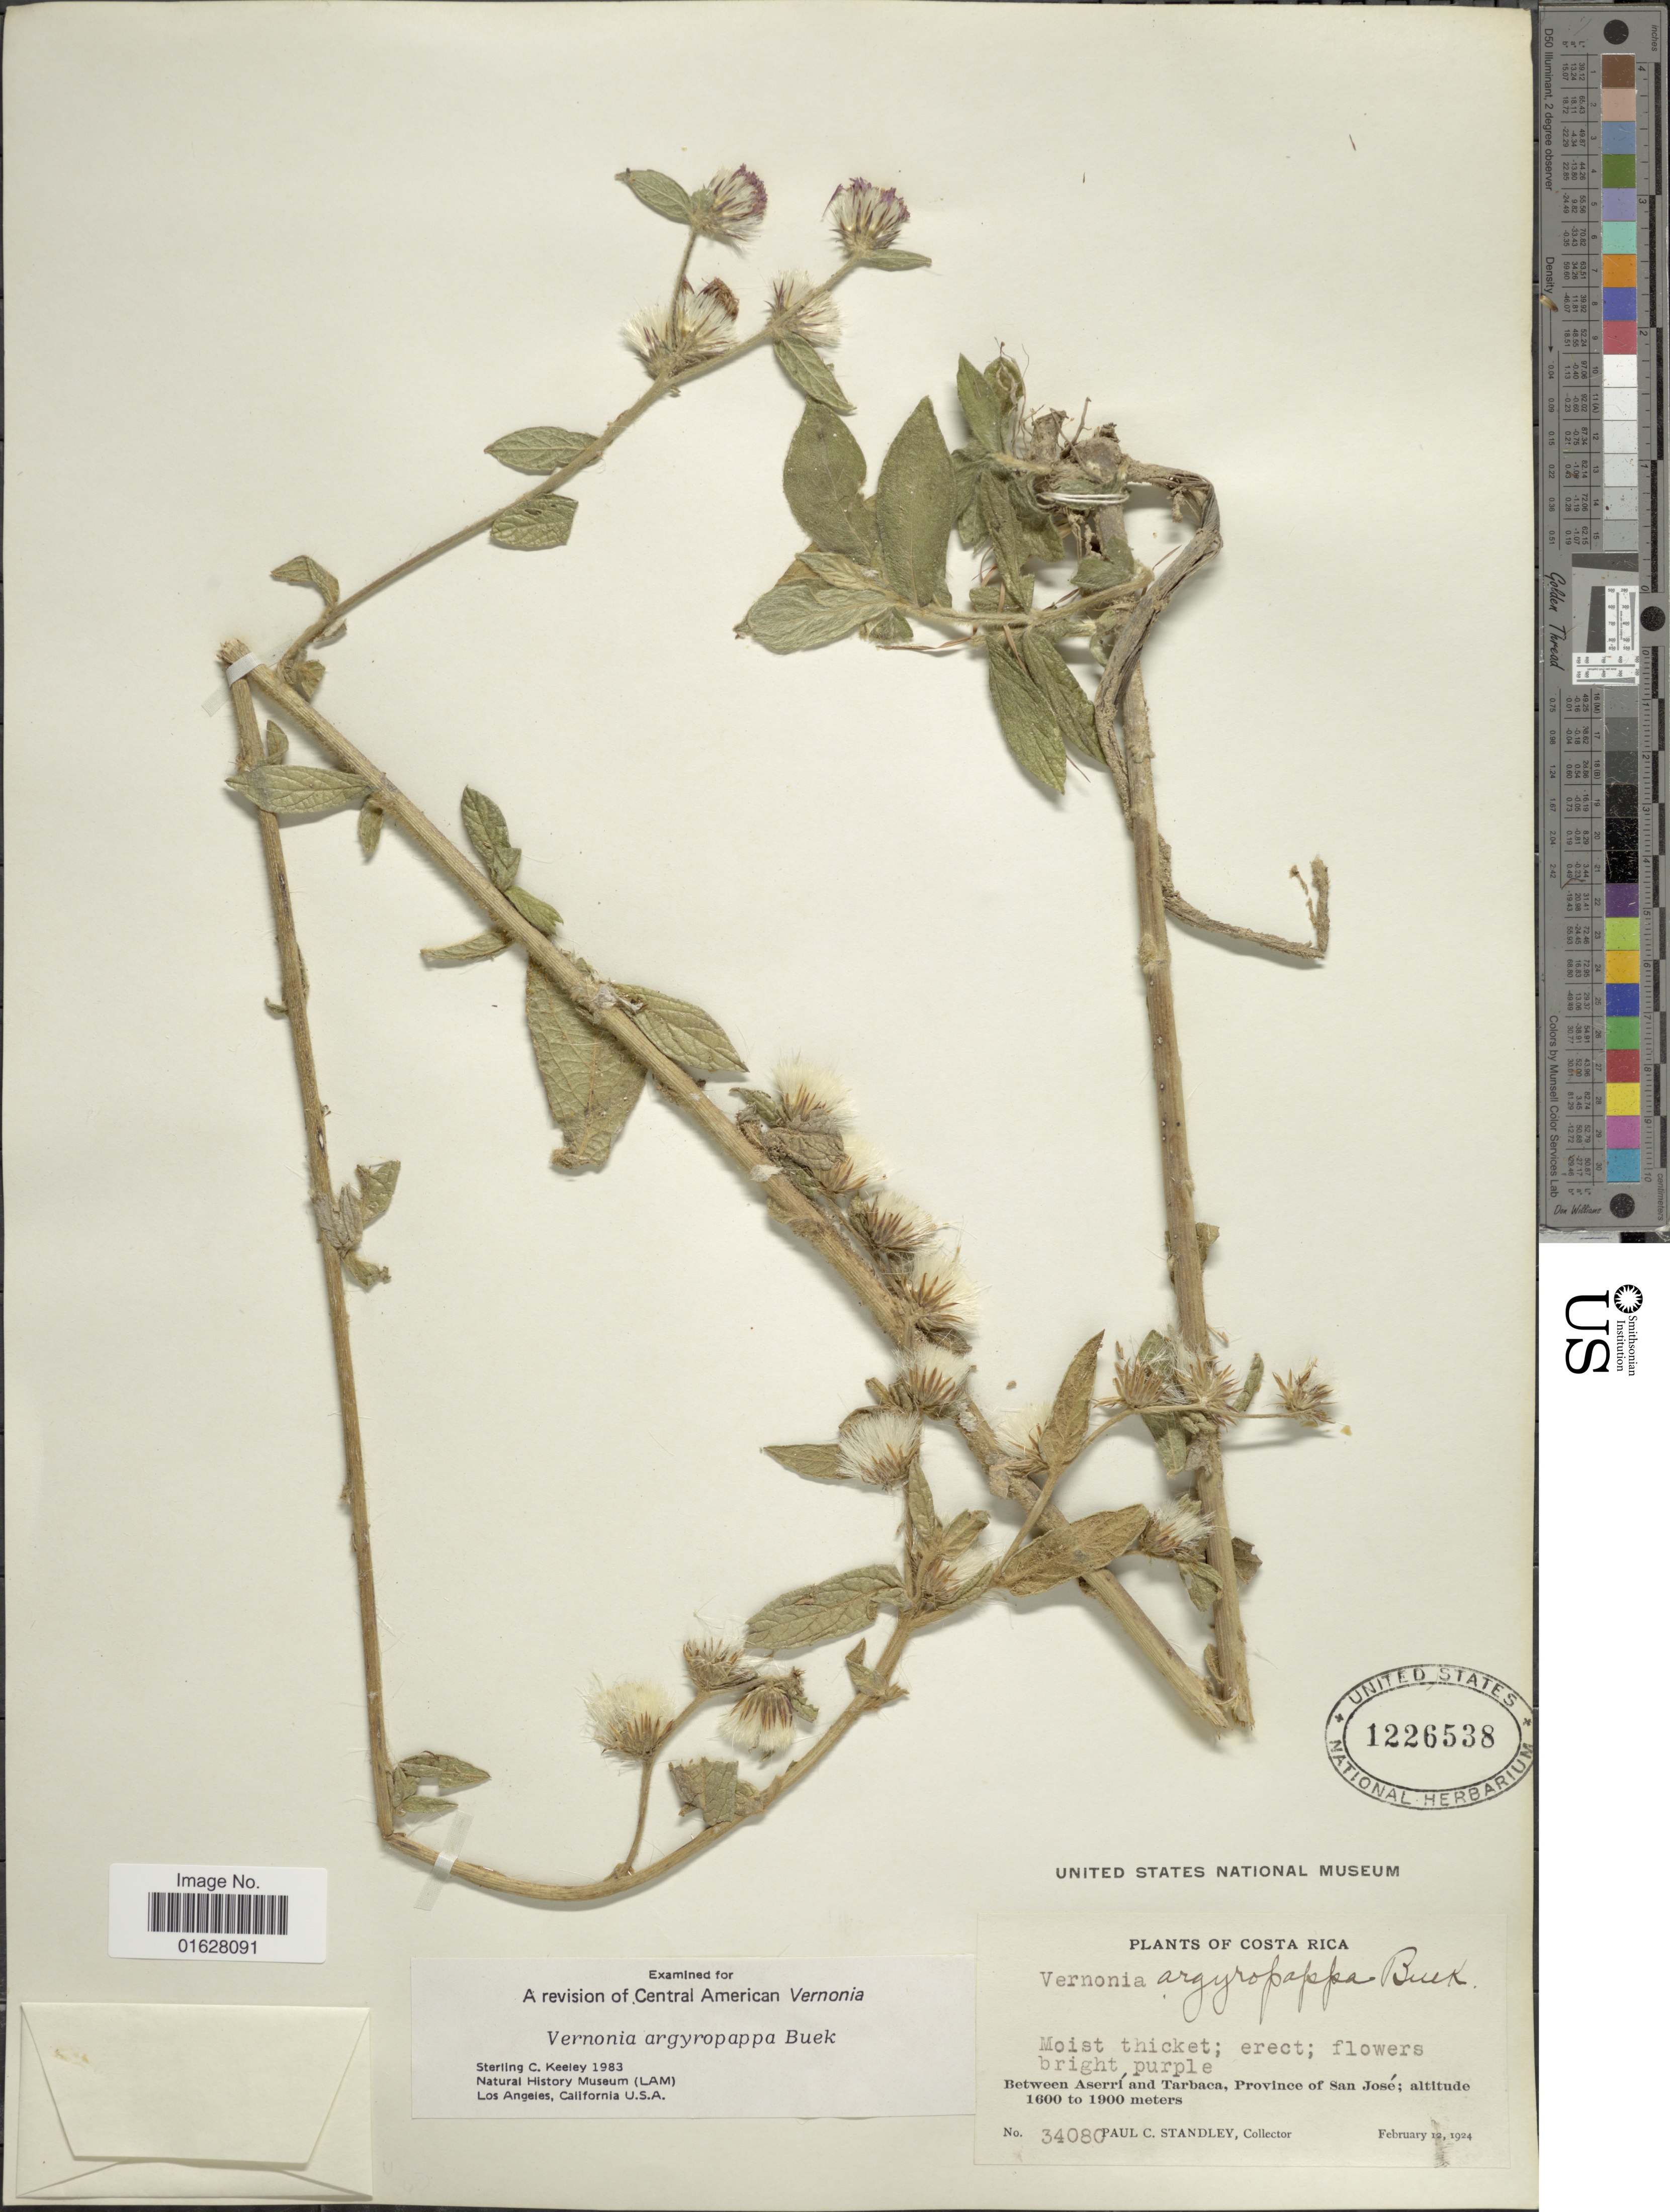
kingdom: Plantae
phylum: Tracheophyta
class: Magnoliopsida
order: Asterales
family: Asteraceae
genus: Lepidaploa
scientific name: Lepidaploa salzmannii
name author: (DC.) H. Rob.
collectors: P. C. Standley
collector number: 34080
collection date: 1924-02-12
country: Costa Rica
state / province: San José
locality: Costa Rica. Between Aserri and Tarbaca, Province of San José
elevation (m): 1600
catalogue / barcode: US 1226538